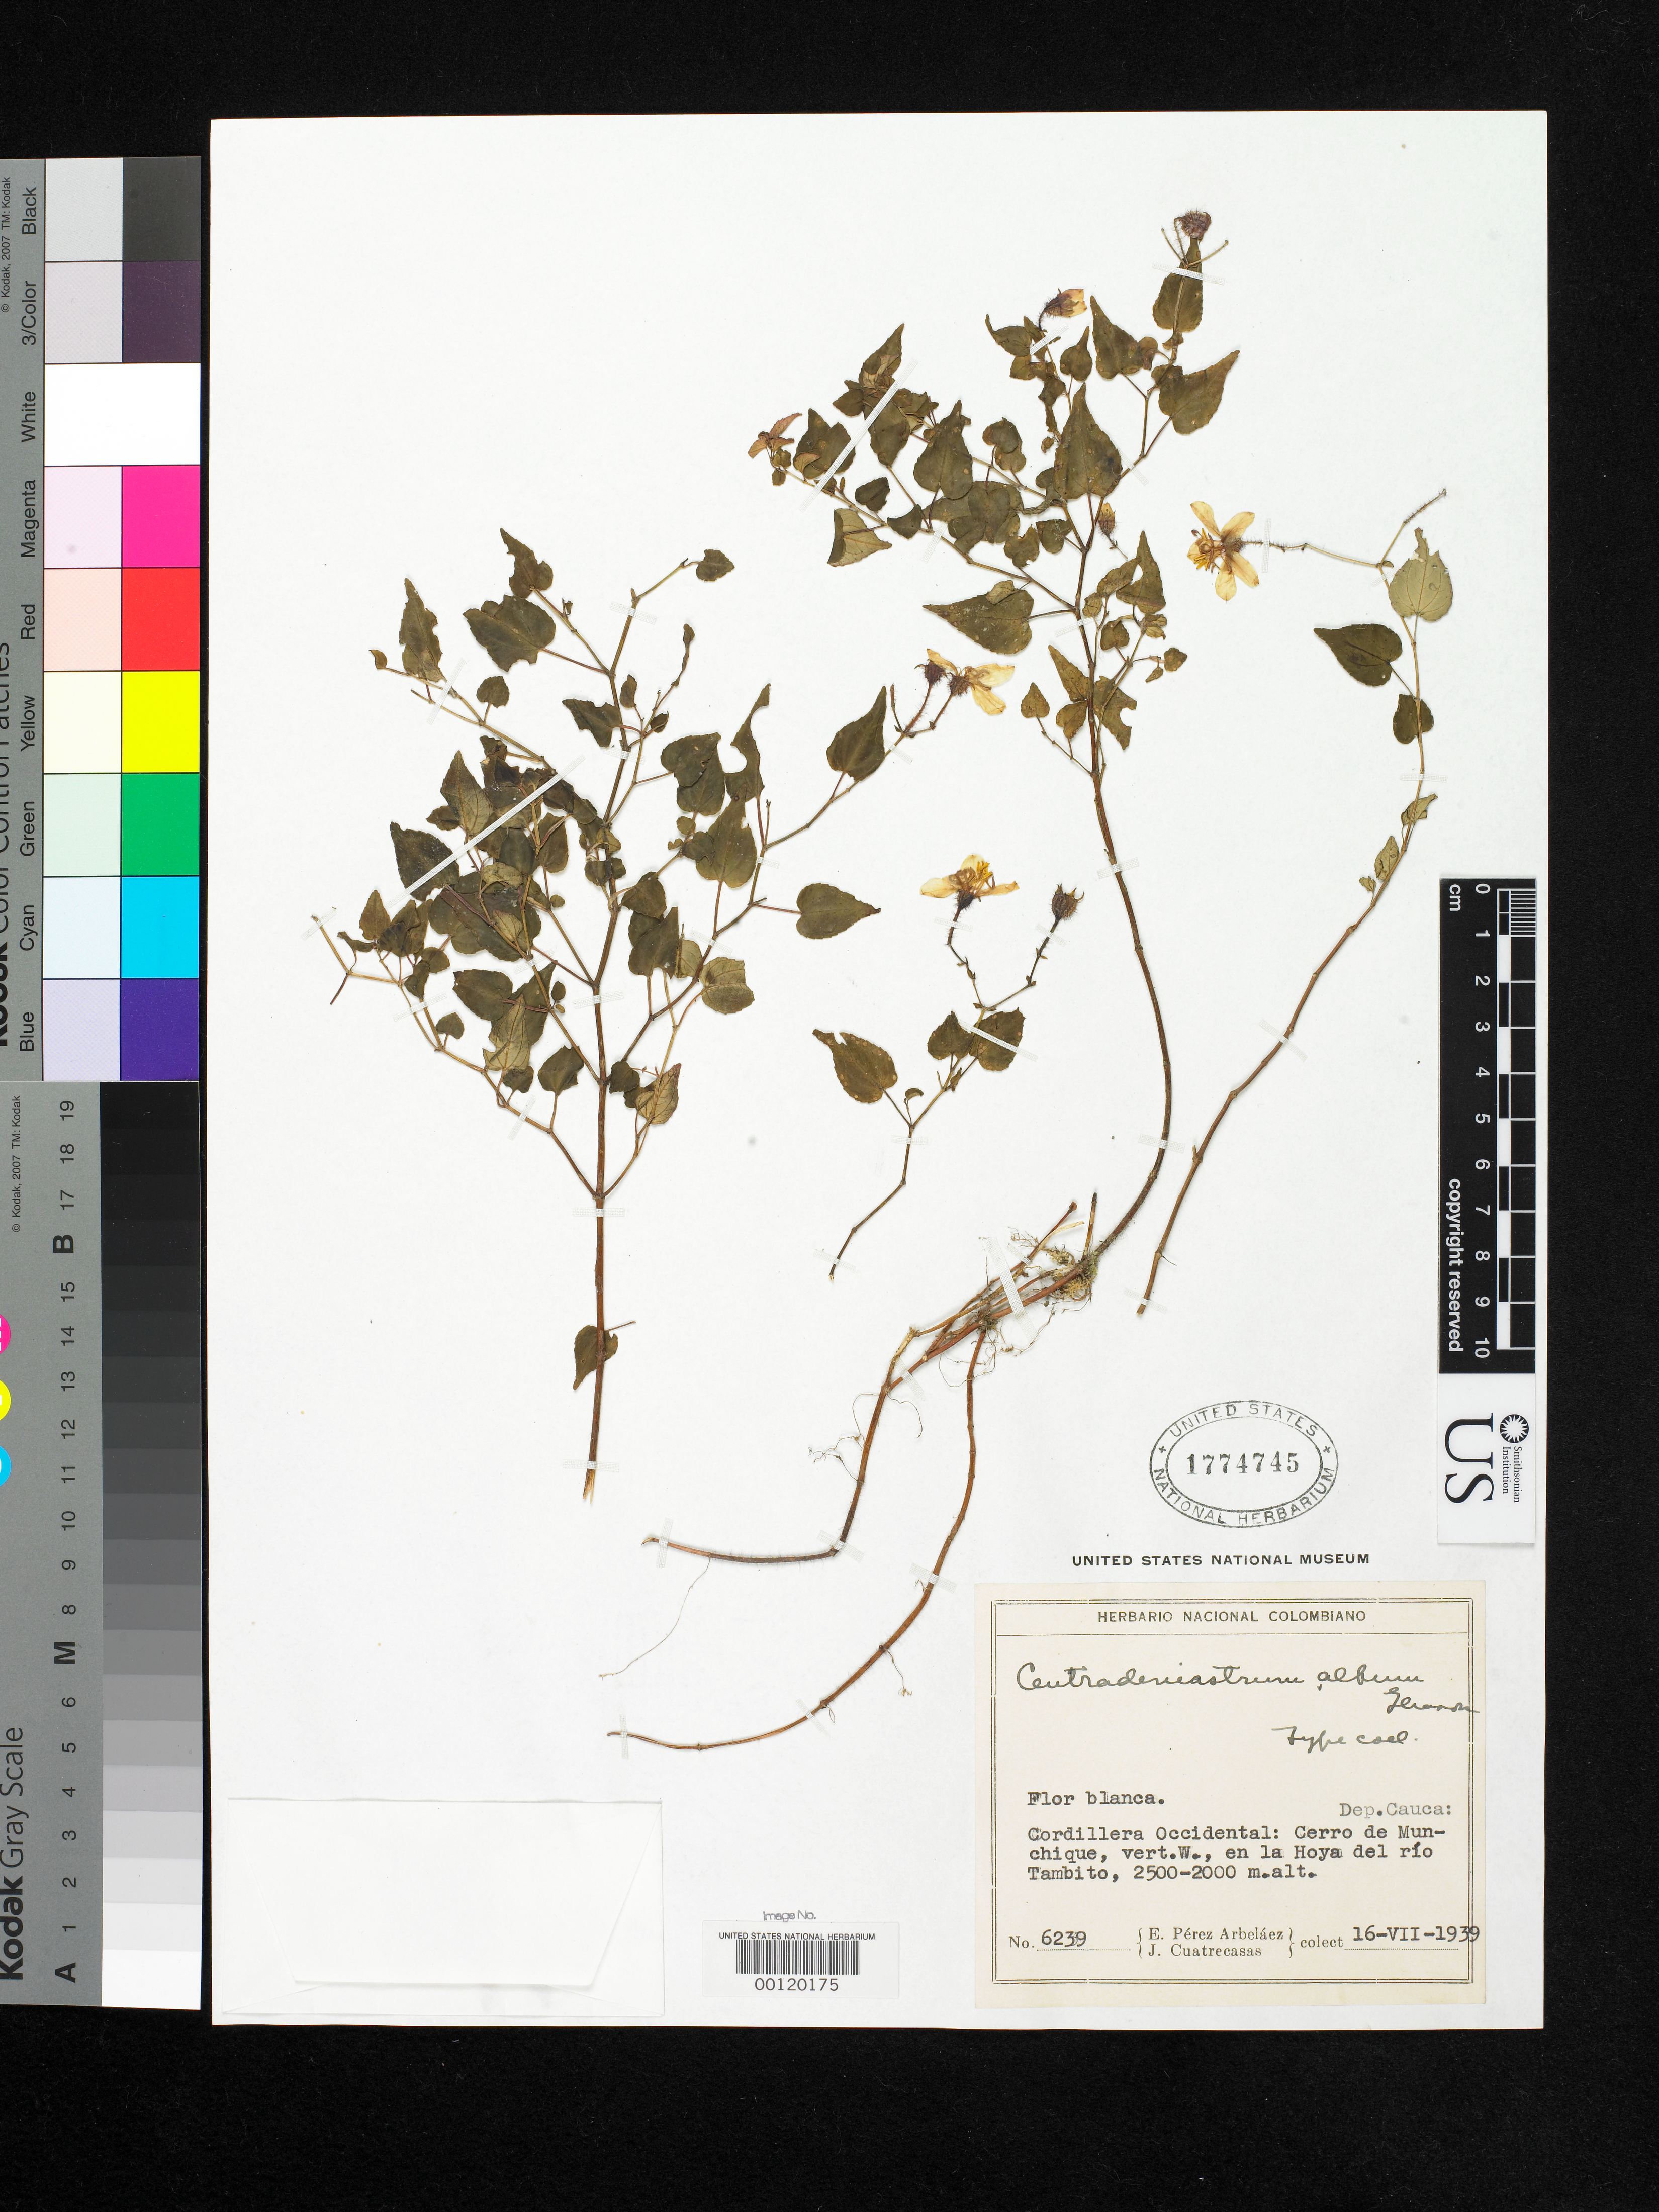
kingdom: Plantae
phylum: Tracheophyta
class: Magnoliopsida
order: Myrtales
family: Melastomataceae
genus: Centradeniastrum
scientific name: Centradeniastrum album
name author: Gleason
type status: Isotype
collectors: J. Cuatrecasas & E. Pérez Arbeláez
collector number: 6239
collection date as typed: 16 Jul 1939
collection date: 1939-07-16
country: Colombia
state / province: Cauca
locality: Eastern Cordillera.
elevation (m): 2000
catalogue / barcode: US 1774745